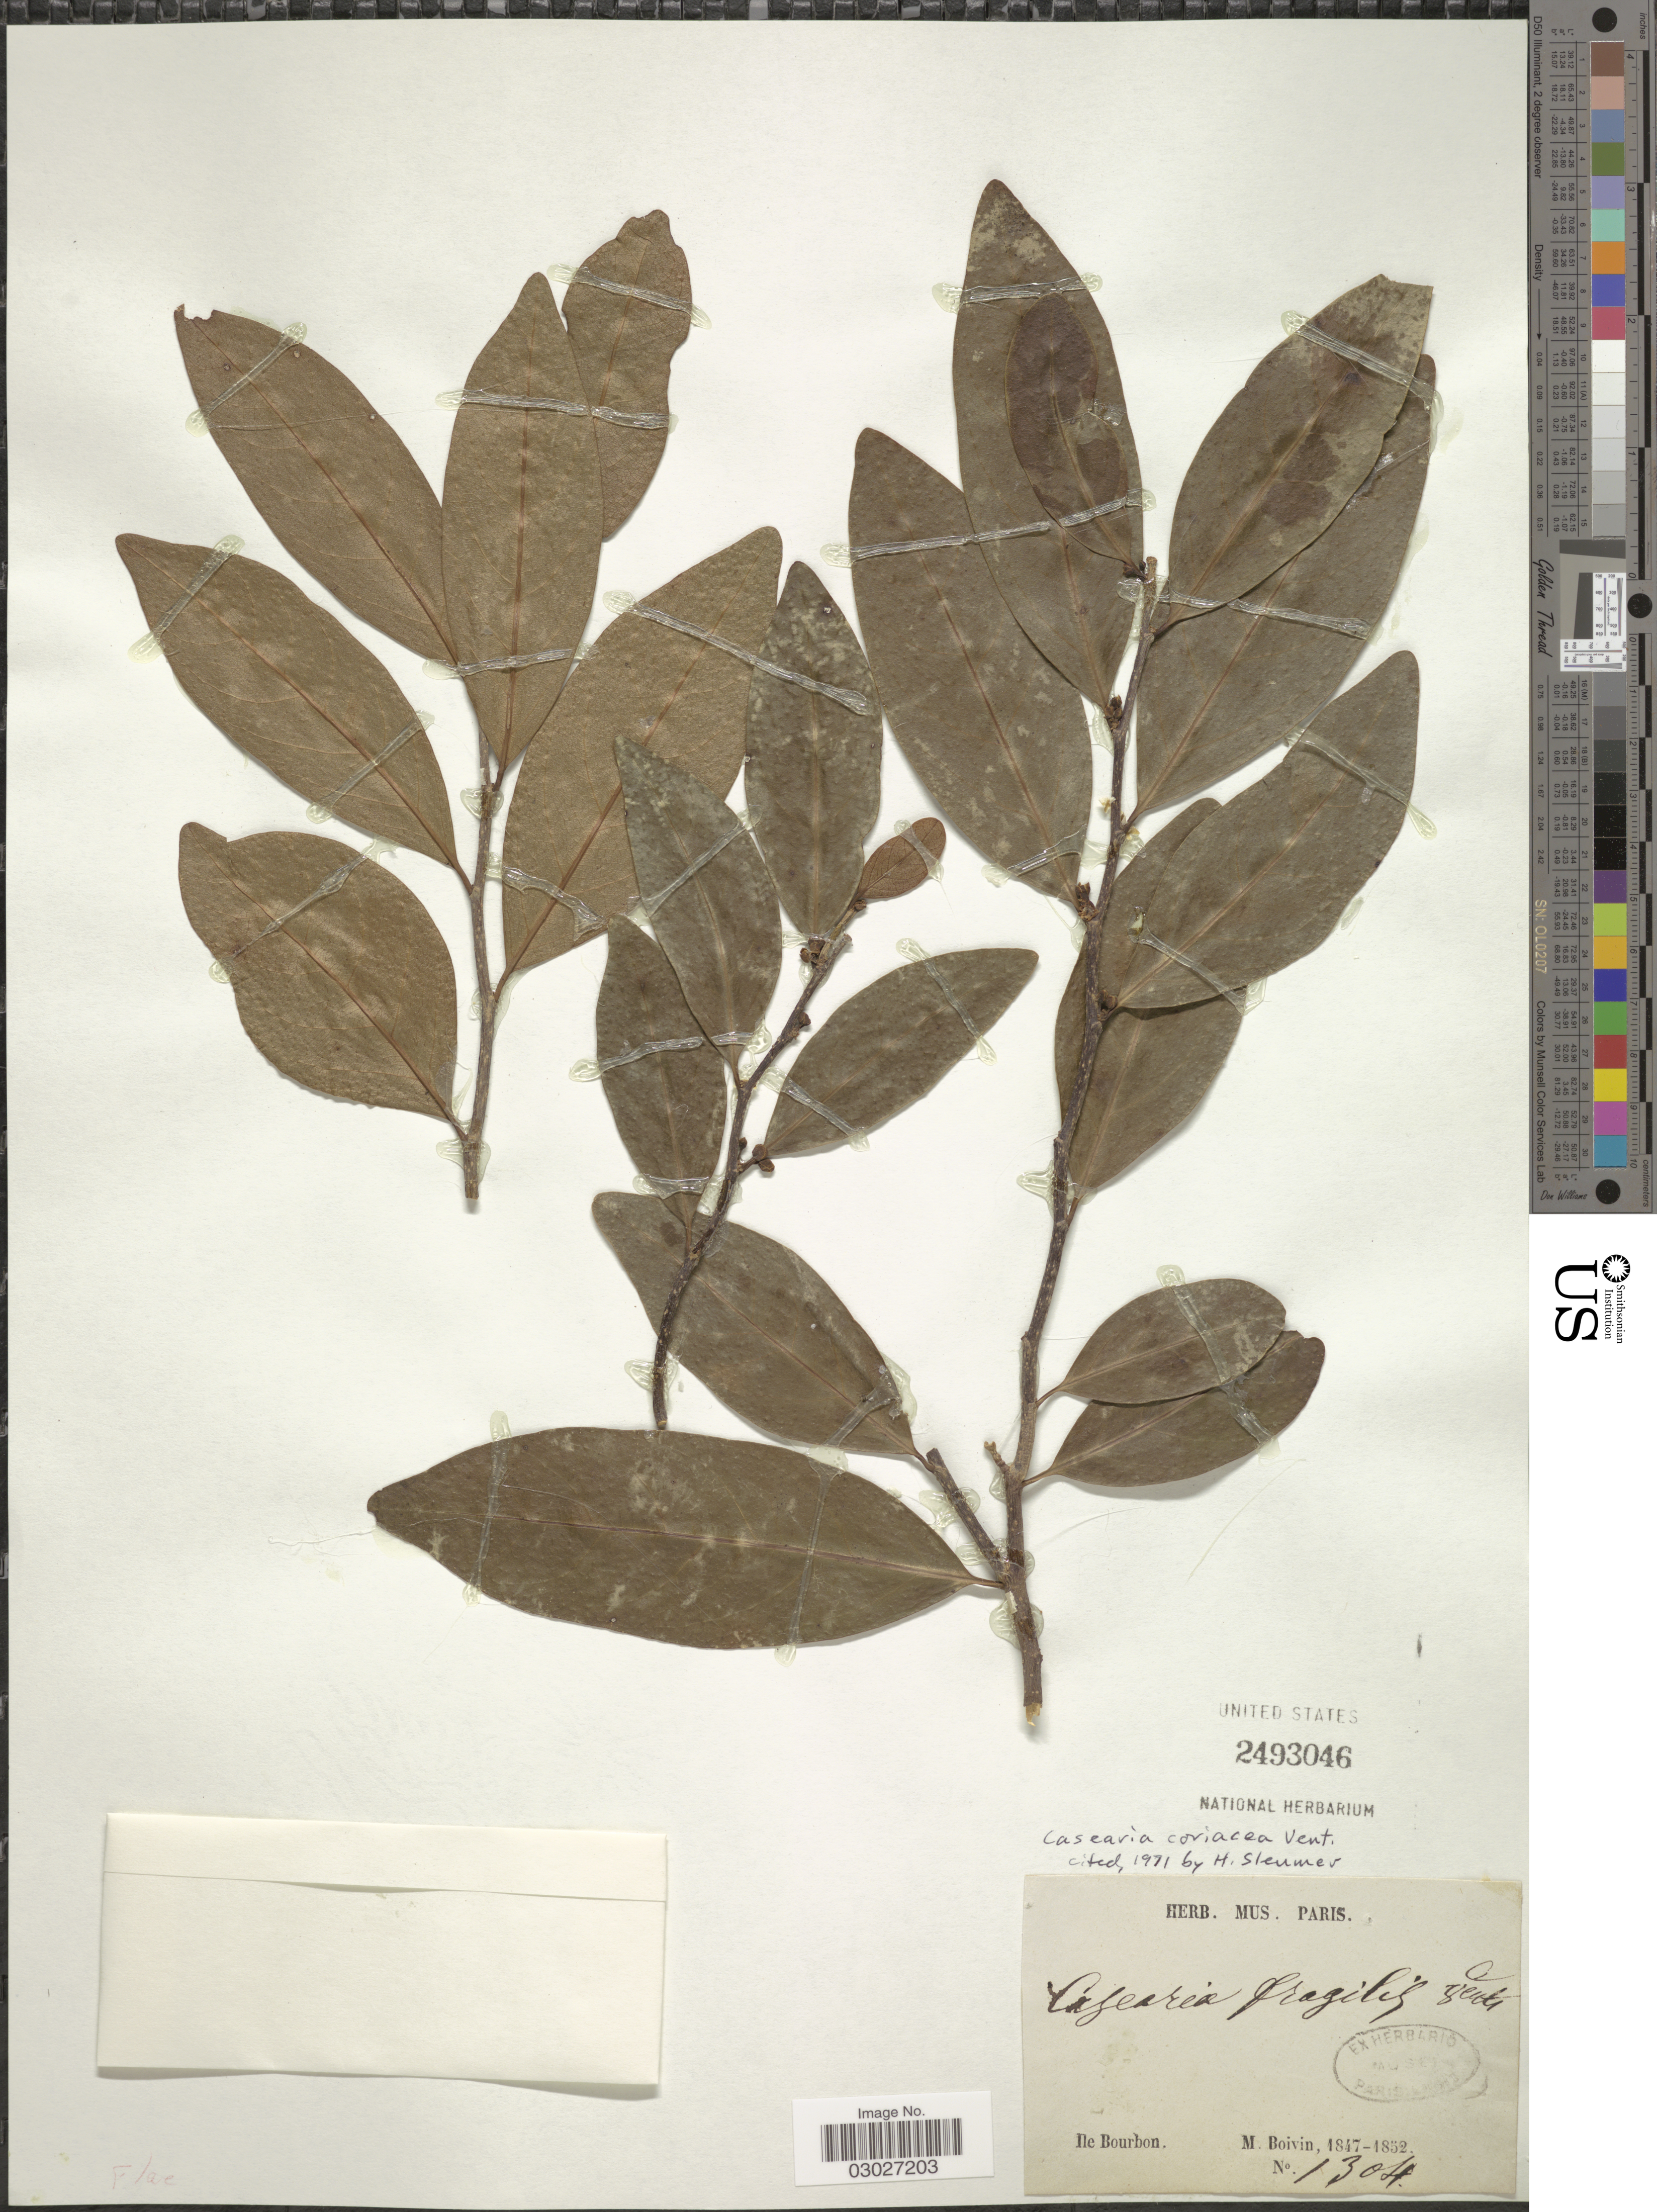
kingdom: Plantae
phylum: Tracheophyta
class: Magnoliopsida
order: Malpighiales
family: Salicaceae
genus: Casearia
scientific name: Casearia coriacea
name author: Vent.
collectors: M. Boivin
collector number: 1304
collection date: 1847/1852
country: Reunion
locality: Ile Bourbon.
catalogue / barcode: US 2493046